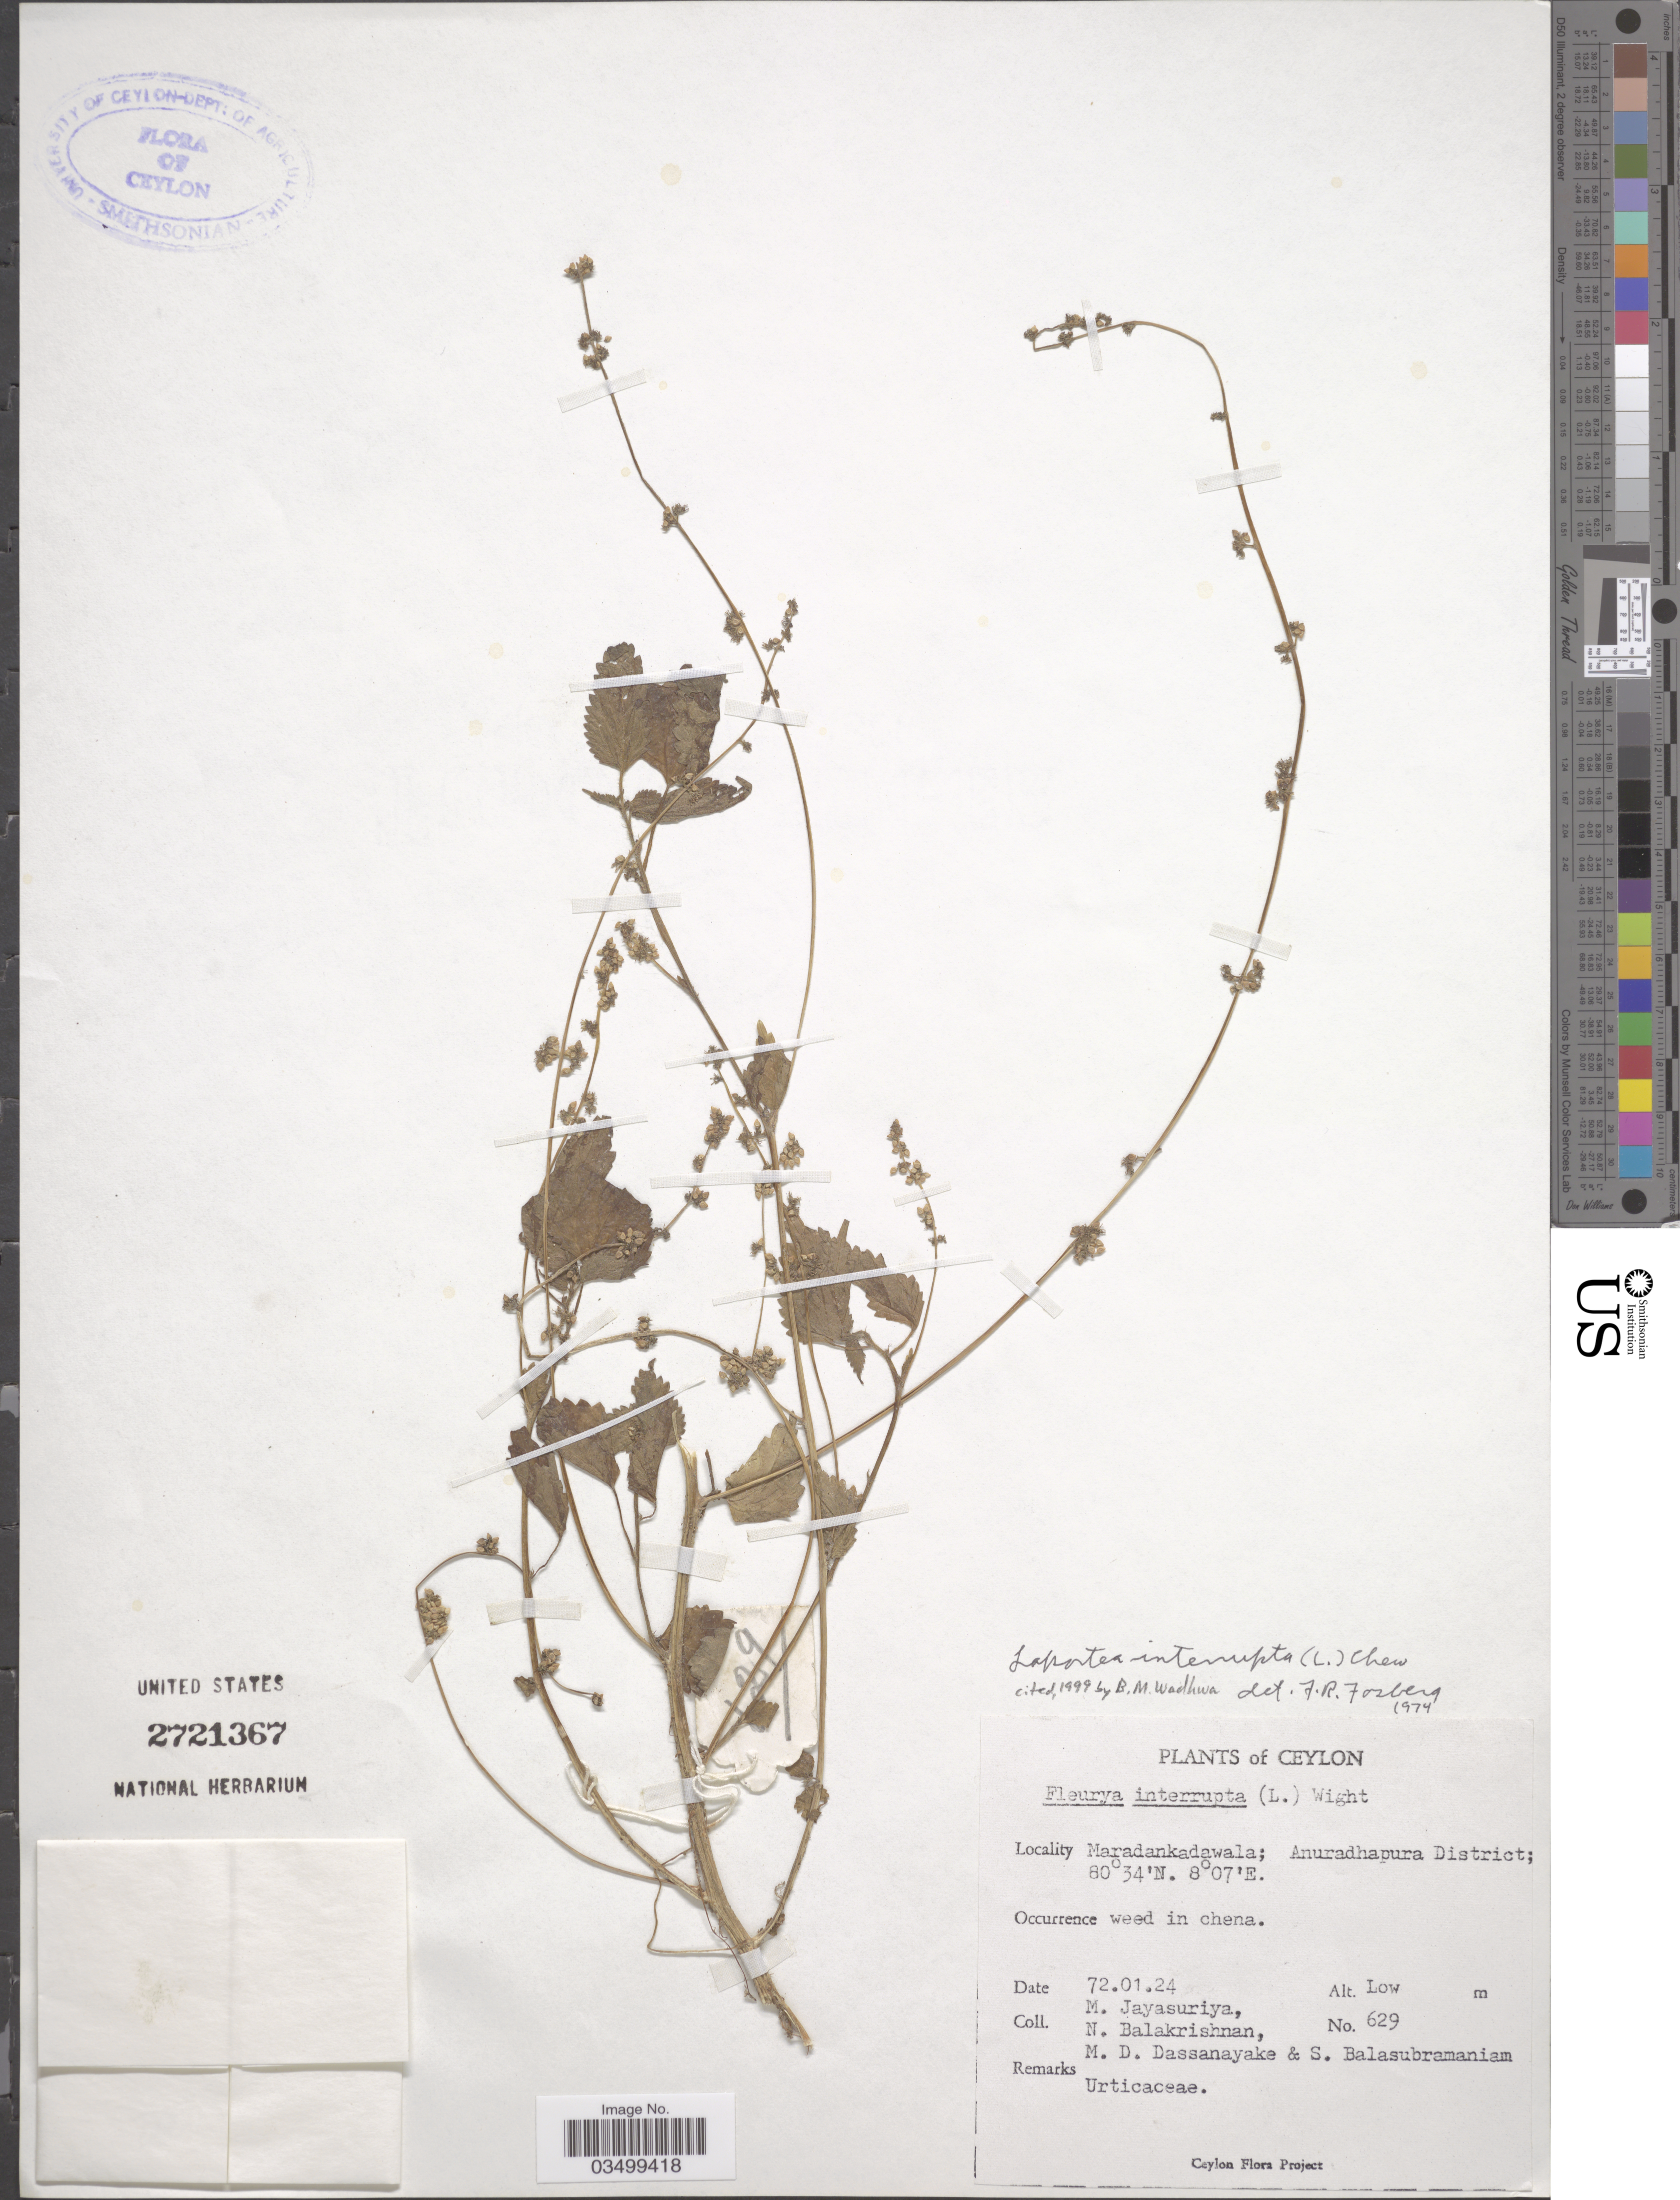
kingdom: Plantae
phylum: Tracheophyta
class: Magnoliopsida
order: Rosales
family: Urticaceae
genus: Laportea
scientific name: Laportea interrupta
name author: (L.) Chew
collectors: M. Jayasuriya, N. Balakrishnan, M. D. Dassanayake & S. Balasubramaniam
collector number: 629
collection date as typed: Transcribed d/m/y: 24/1/72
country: Sri Lanka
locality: Ceylon. Maradankadawala; Anuradhapura District.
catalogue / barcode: US 2721367